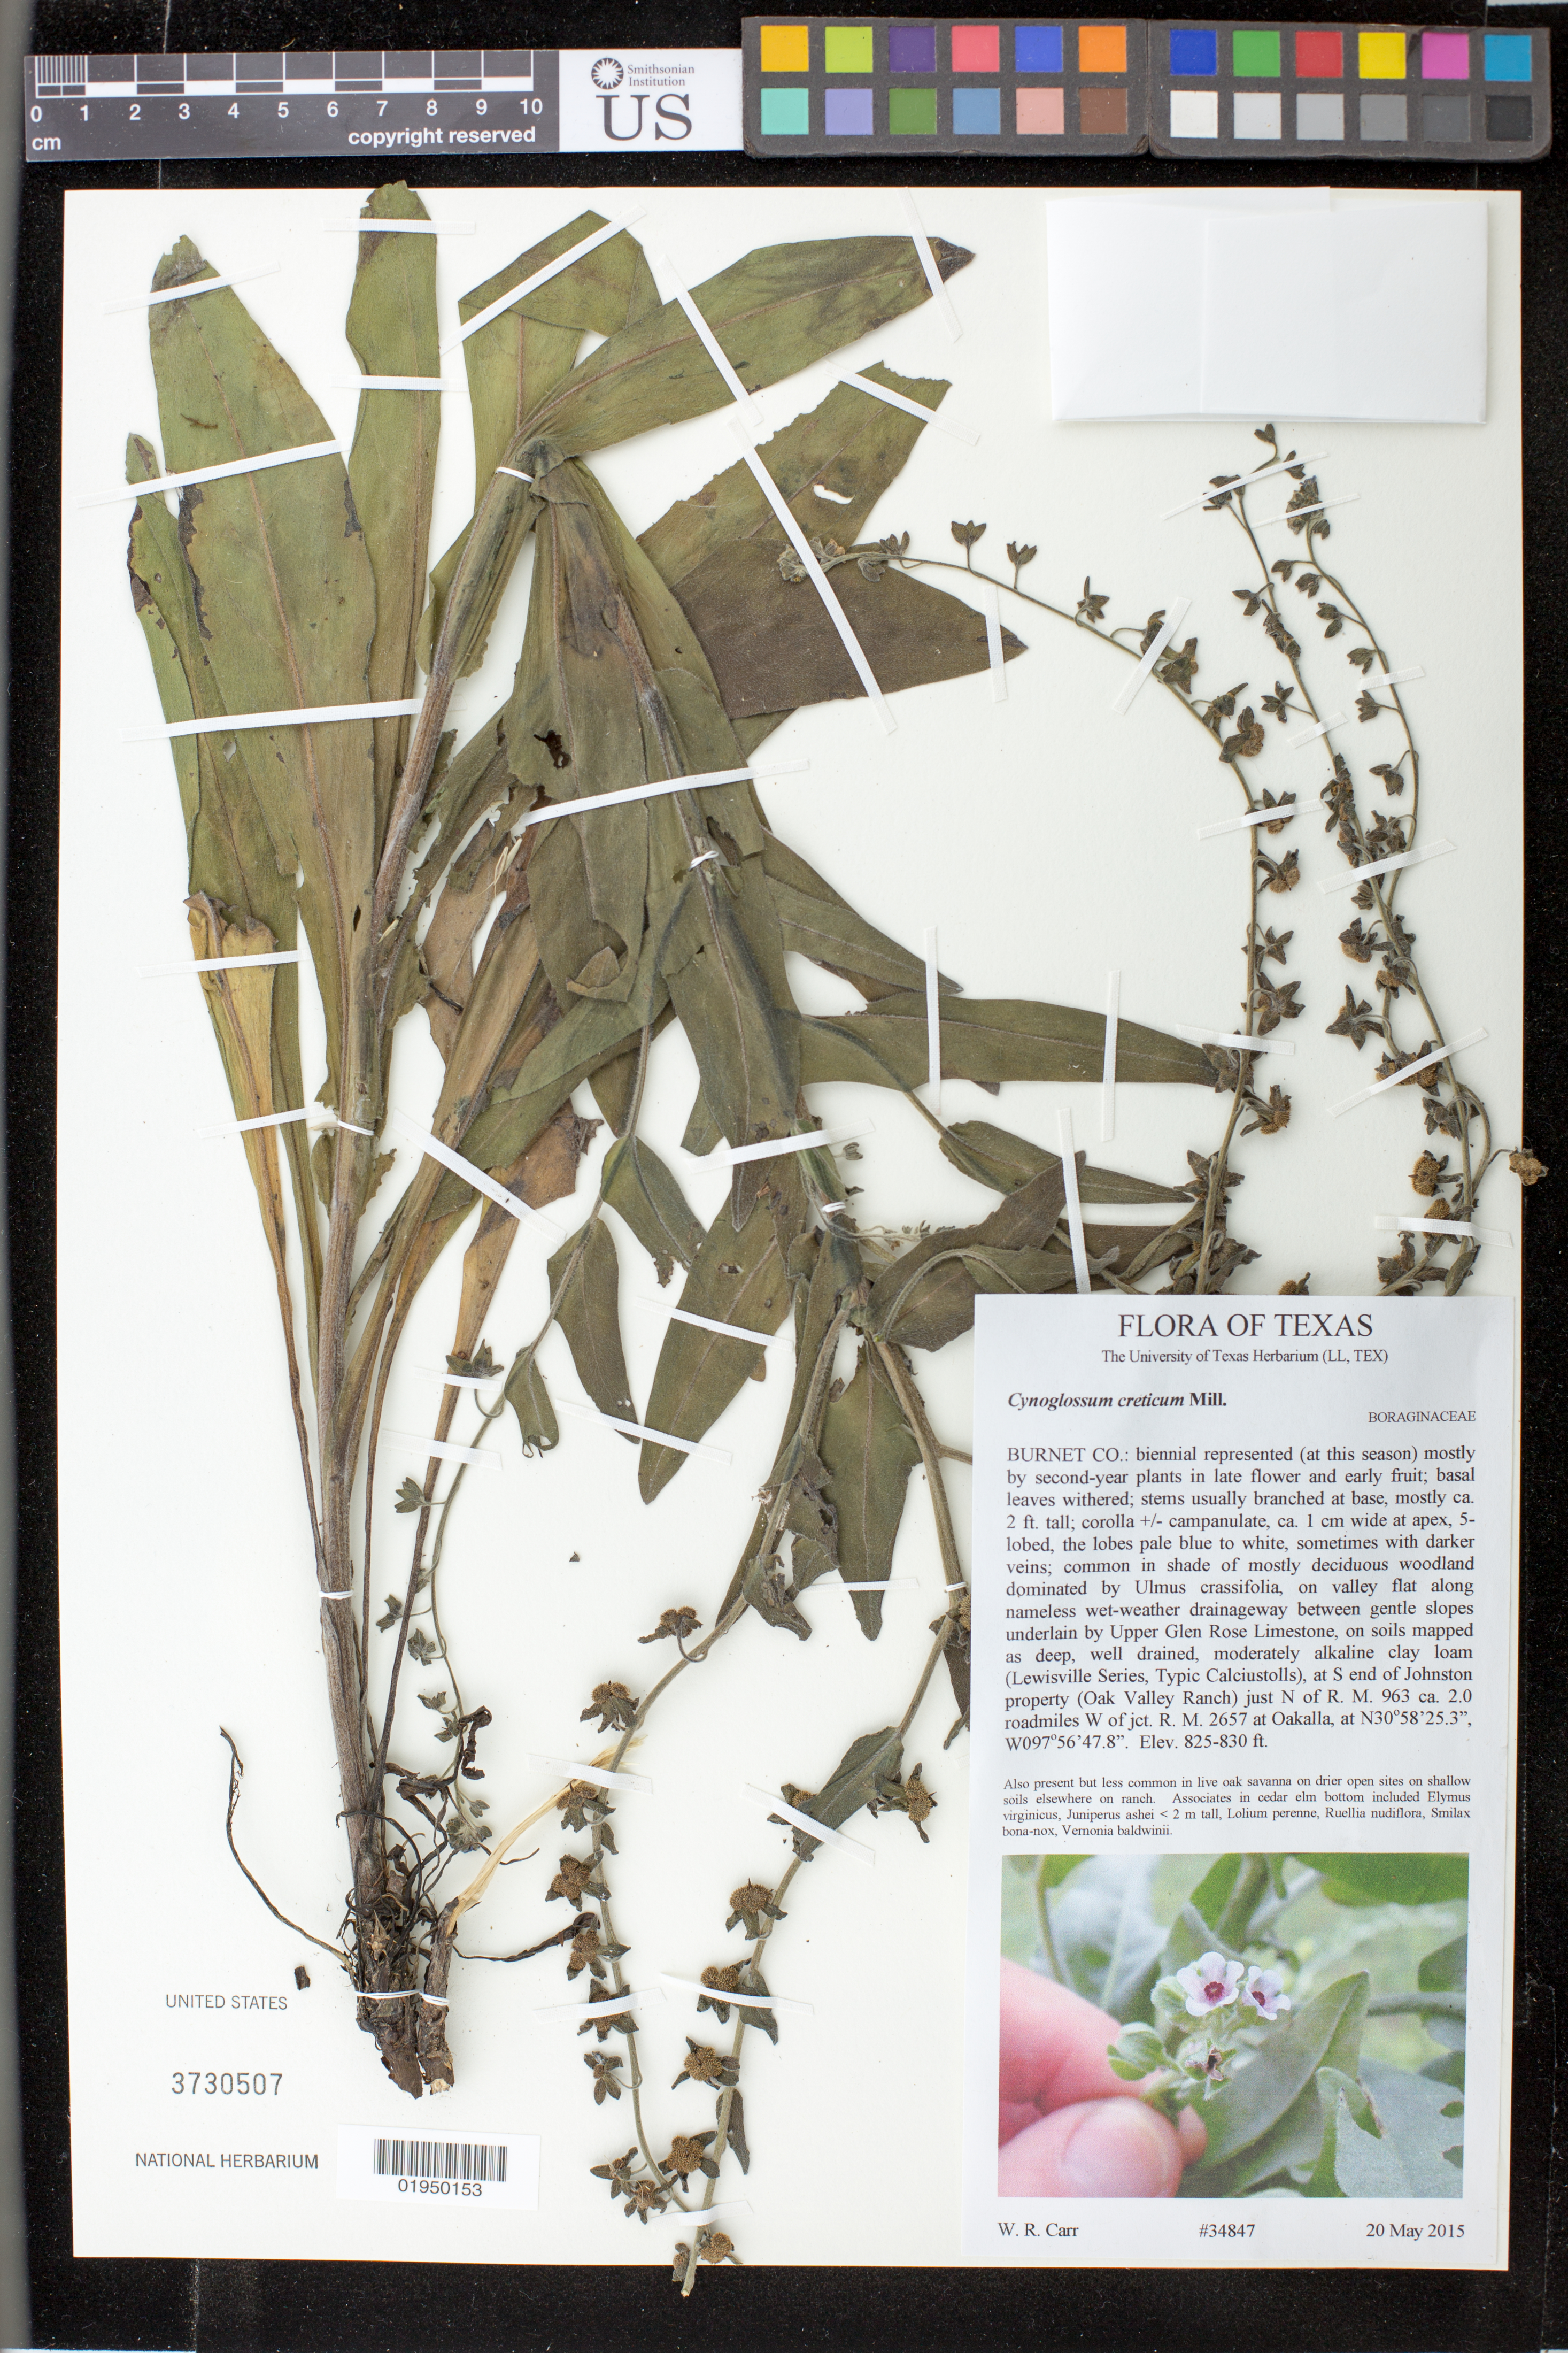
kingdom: Plantae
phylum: Tracheophyta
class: Magnoliopsida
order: Boraginales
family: Boraginaceae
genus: Cynoglossum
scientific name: Cynoglossum creticum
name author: Mill.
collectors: W. Carr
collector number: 34847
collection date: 2015-05-20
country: United States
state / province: Texas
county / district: Burnet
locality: S end of Johnston property (Oak Valley Ranch) just N of R. M. 963 ca.20 roadmiles W of jct. R.M. 2657 at Oakalla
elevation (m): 825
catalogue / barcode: US 3730507